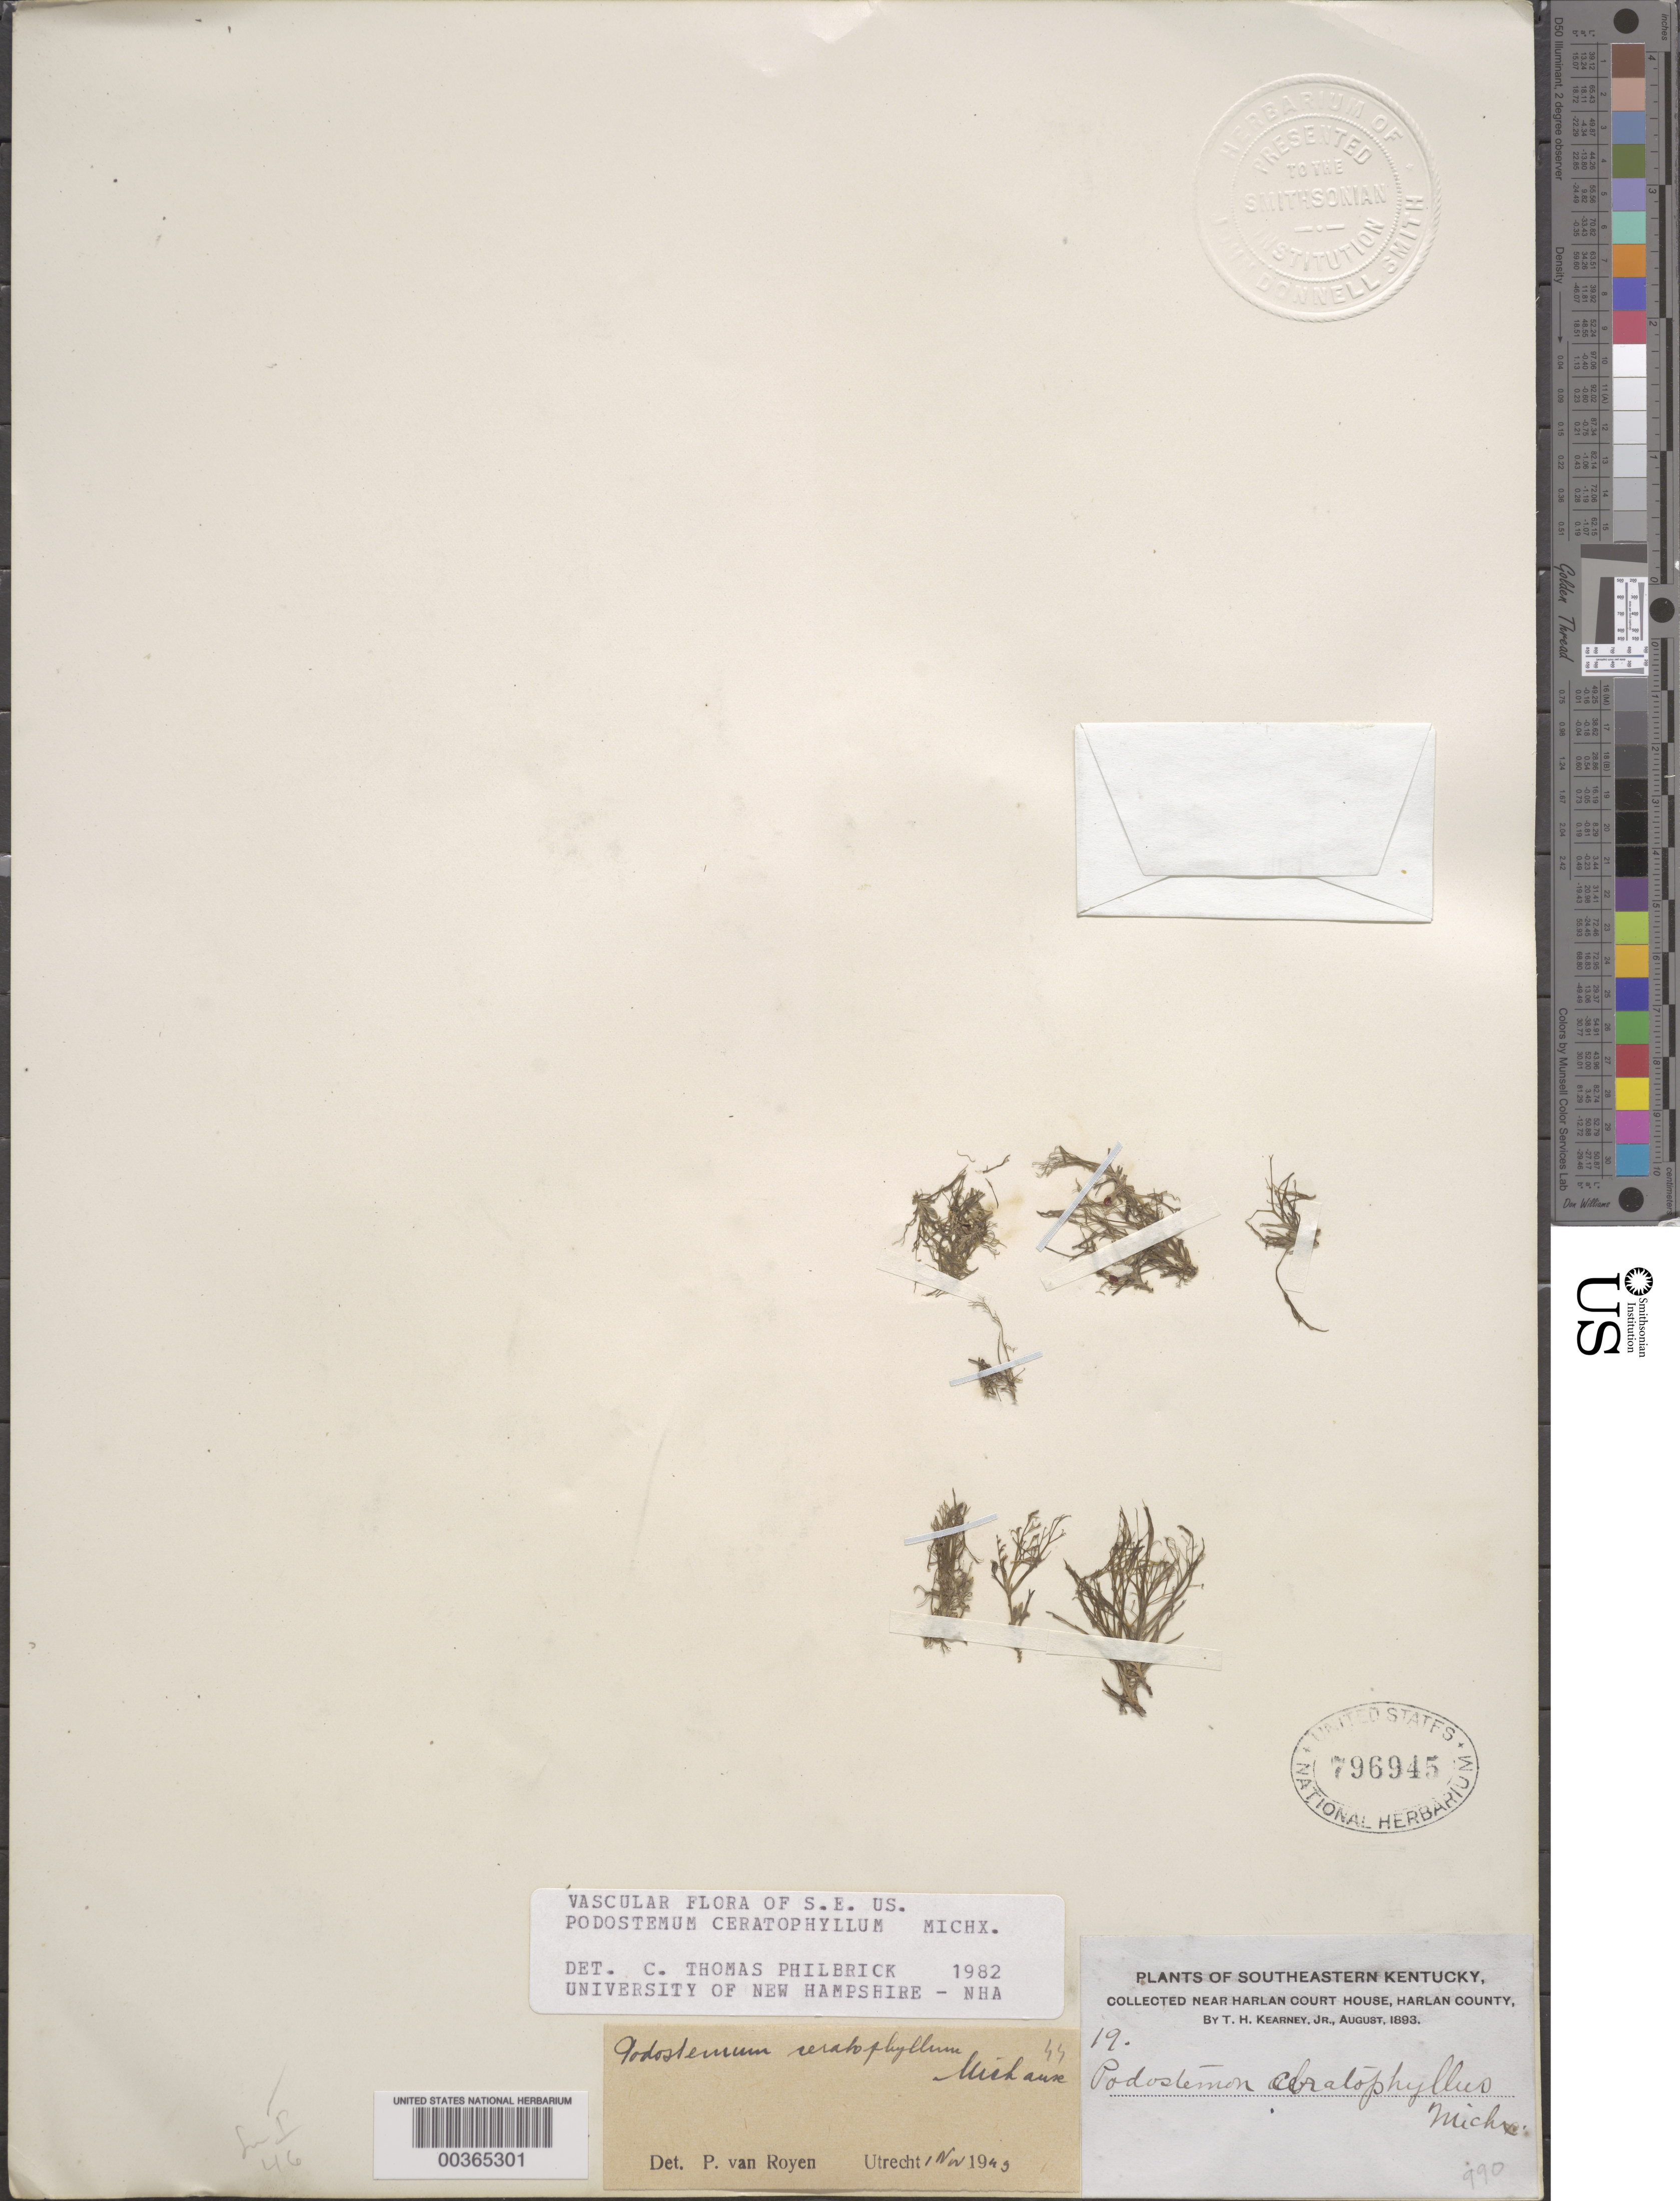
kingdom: Plantae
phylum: Tracheophyta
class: Magnoliopsida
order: Malpighiales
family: Podostemaceae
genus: Podostemum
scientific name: Podostemum ceratophylllum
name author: Michx.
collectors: T. H. Kearney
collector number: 19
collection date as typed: Aug 1893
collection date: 1893-08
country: United States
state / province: Kentucky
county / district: Harlan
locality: Near harlan court house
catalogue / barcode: US 796945